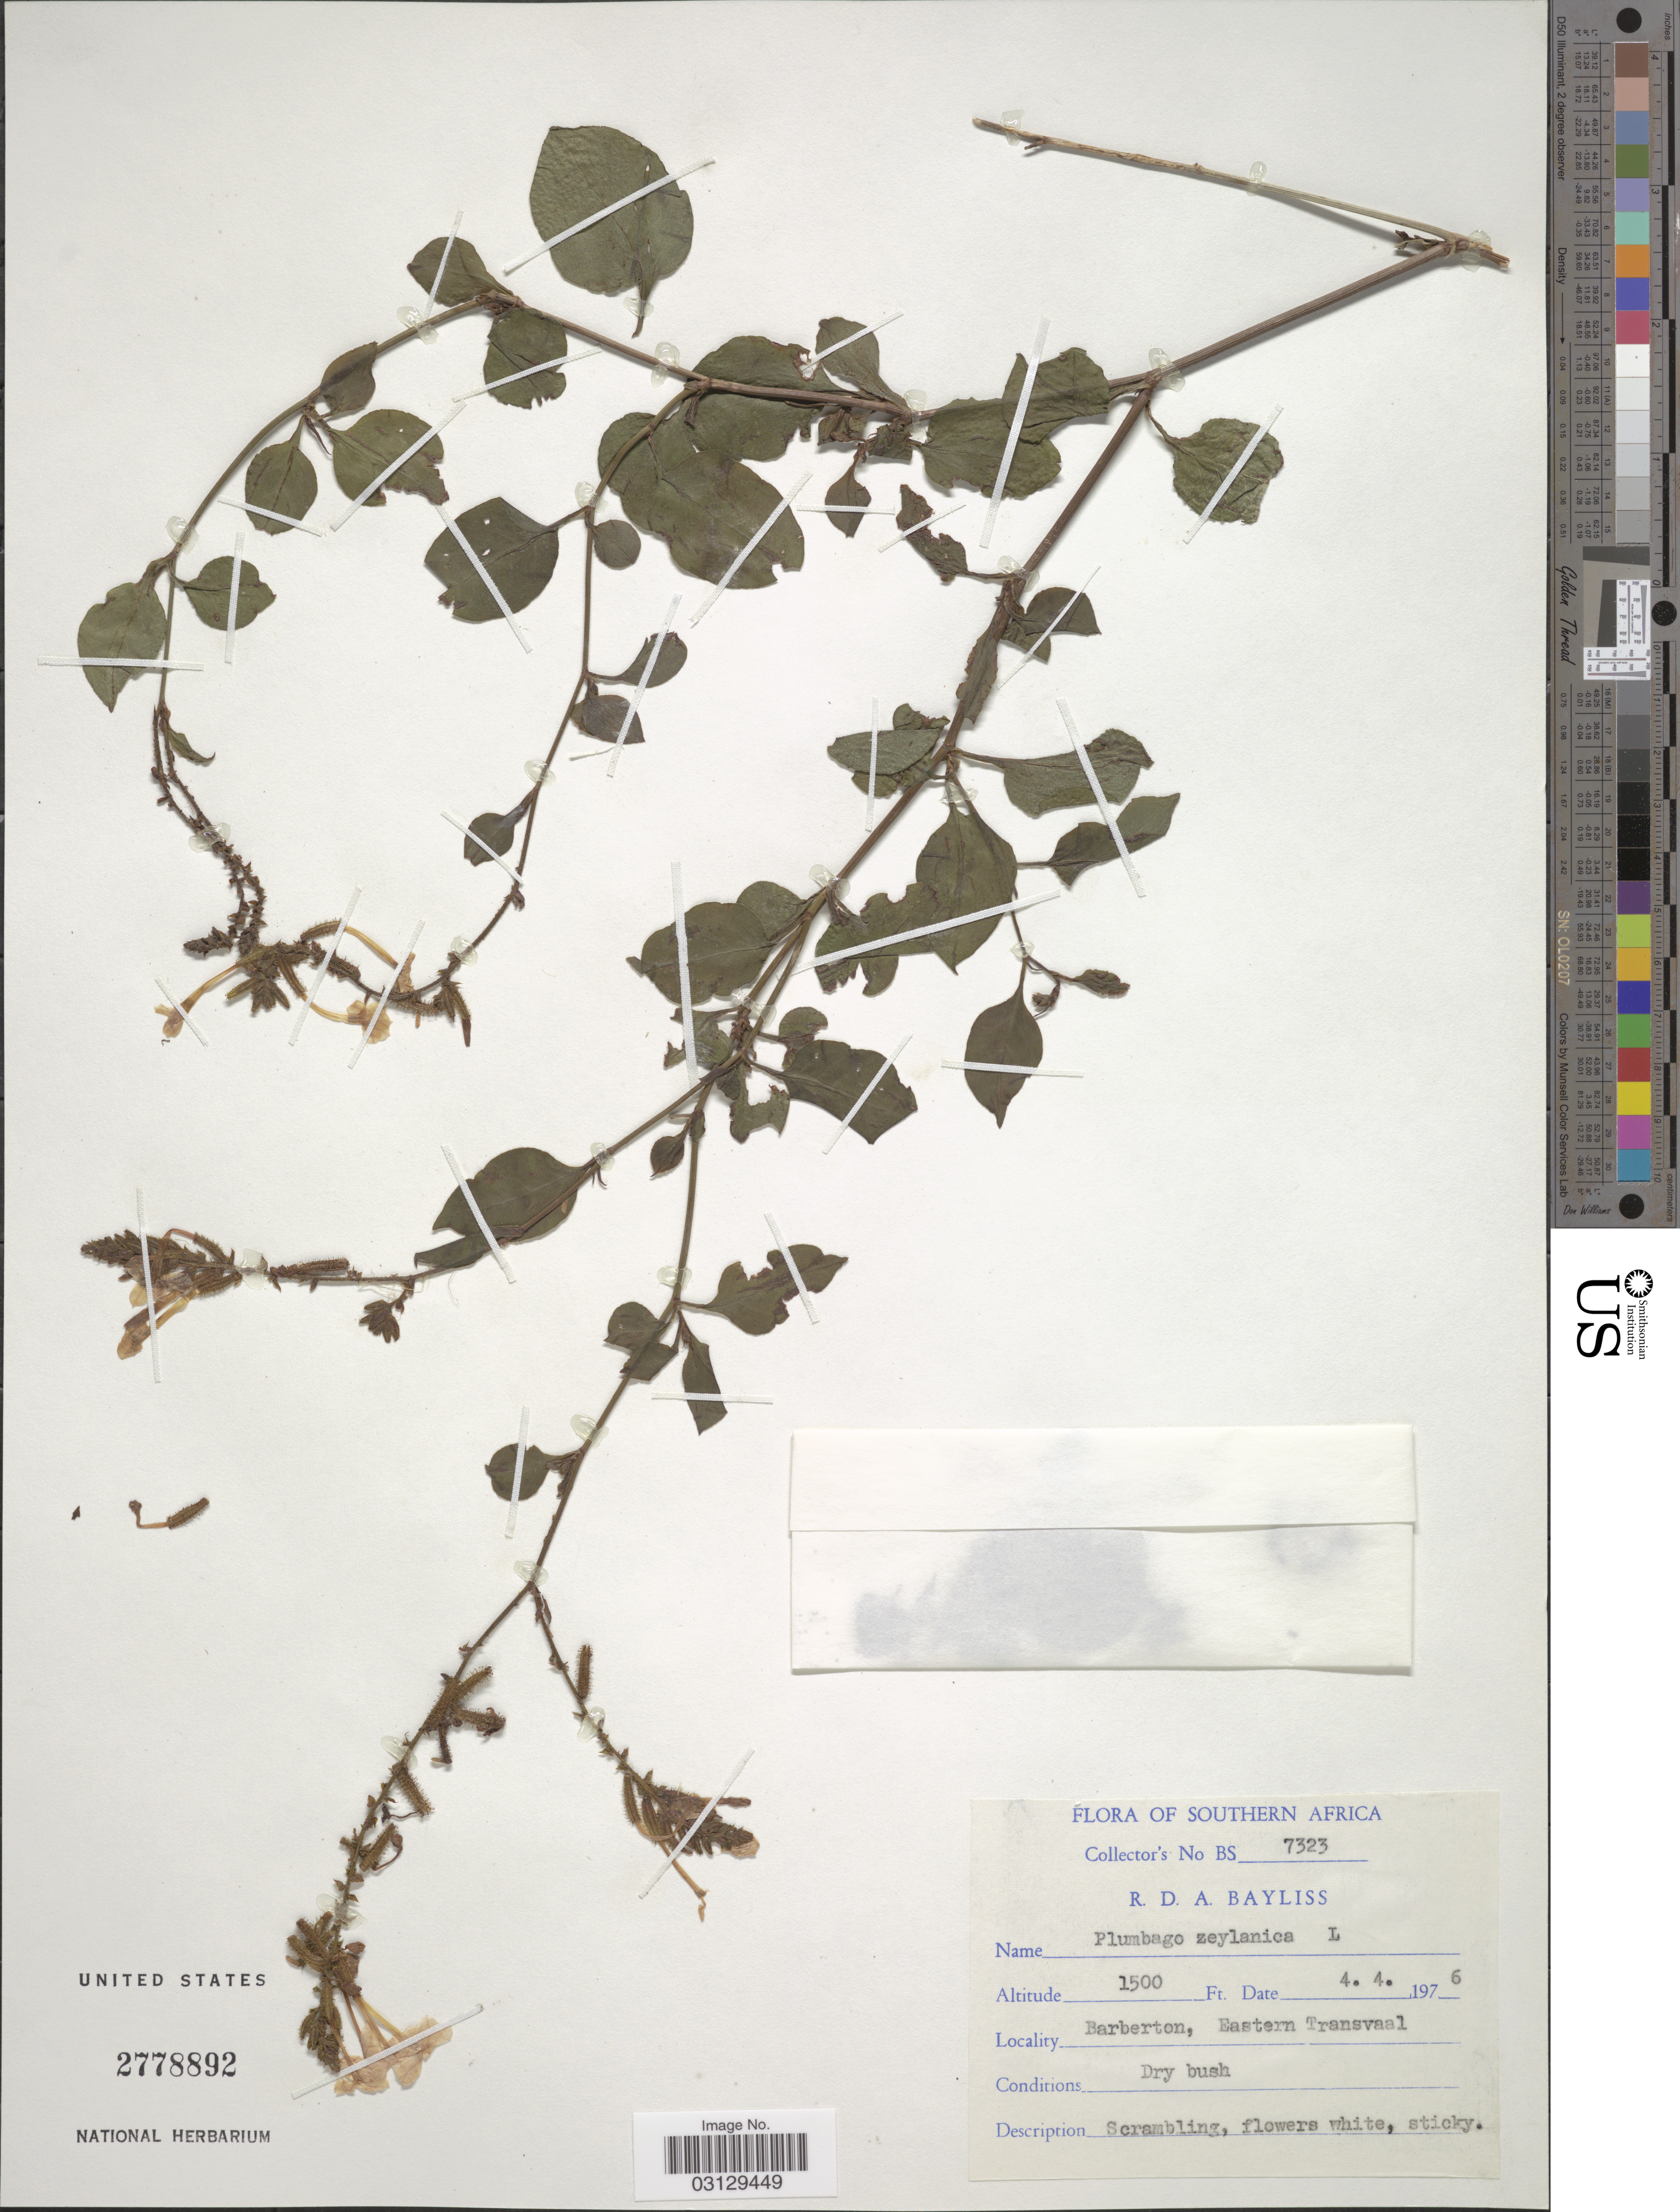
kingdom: Plantae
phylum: Tracheophyta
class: Magnoliopsida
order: Caryophyllales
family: Plumbaginaceae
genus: Plumbago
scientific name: Plumbago aphylla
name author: Bojer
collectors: R. Bayliss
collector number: BS7323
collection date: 1976-04-04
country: South Africa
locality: Southern Africa. Barberton, Eastern Transvaal.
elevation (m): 457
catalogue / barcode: US 2778892